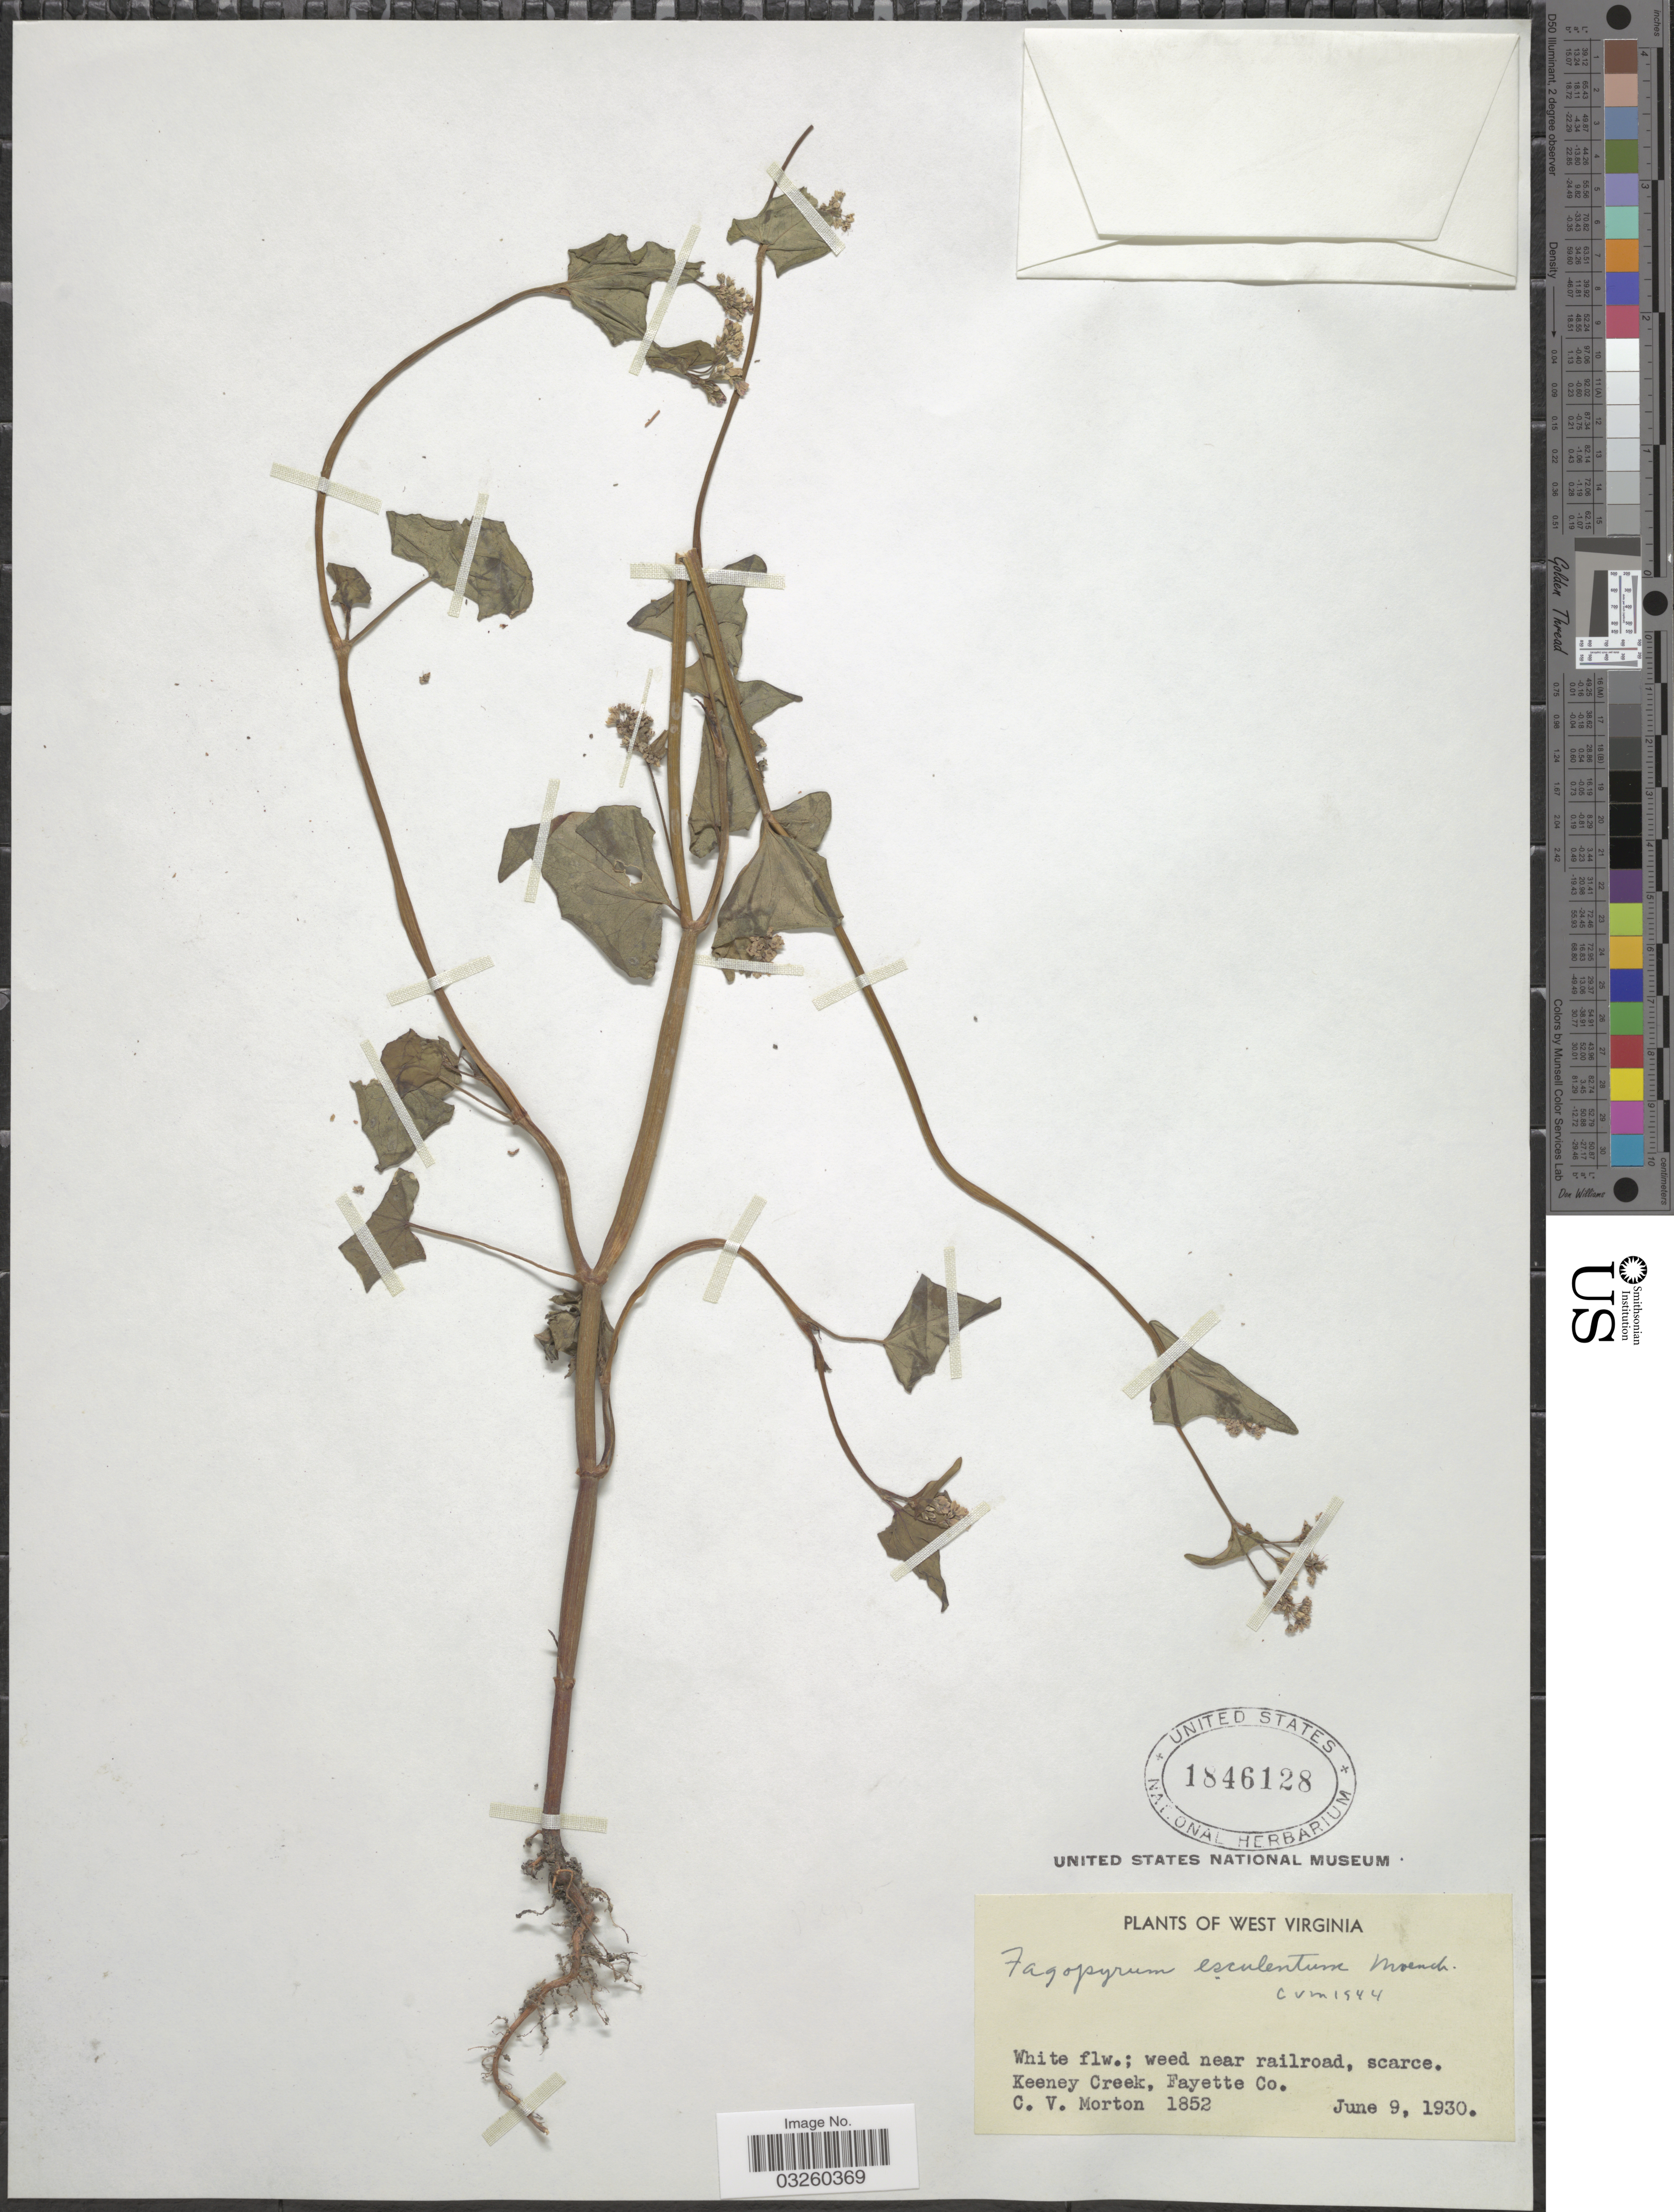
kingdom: Plantae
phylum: Tracheophyta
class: Magnoliopsida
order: Caryophyllales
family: Polygonaceae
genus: Fagopyrum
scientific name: Fagopyrum esculentum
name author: Moench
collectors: C. V. Morton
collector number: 1852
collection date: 1930-06-09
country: United States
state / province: West Virginia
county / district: Fayette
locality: Near railroad, Keeney Creek, Fayette Co.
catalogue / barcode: US 1846128